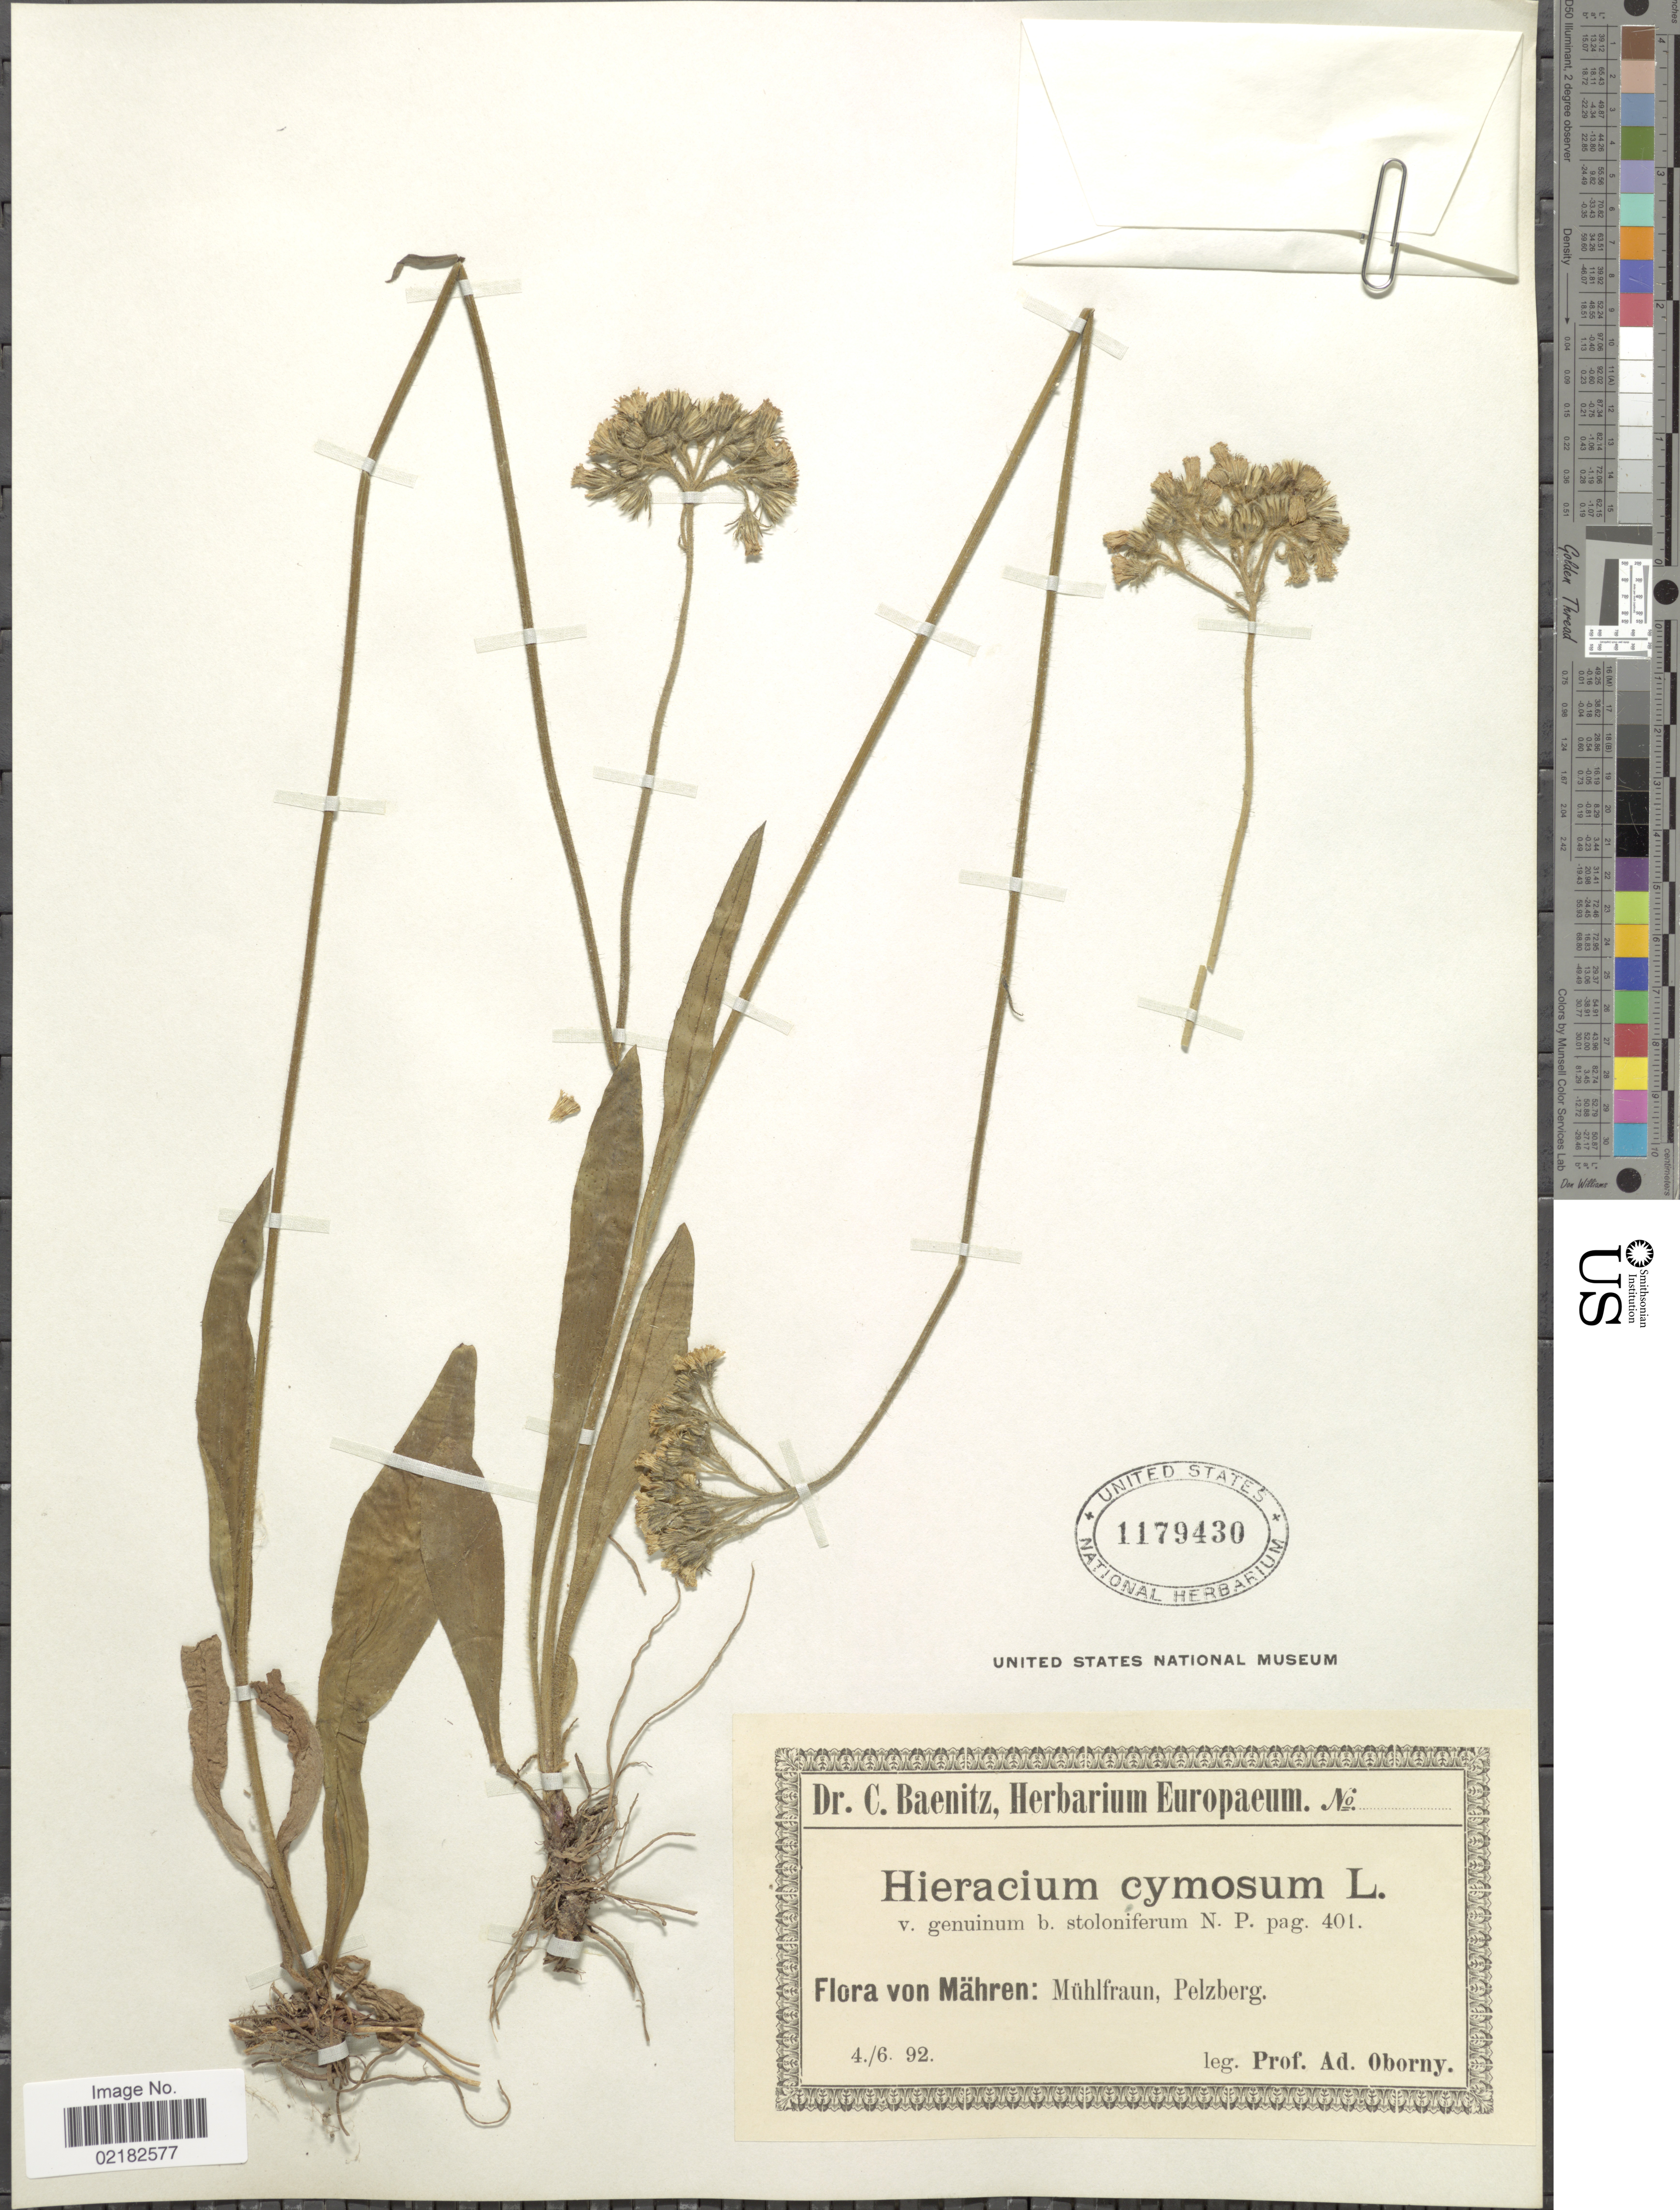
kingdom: Plantae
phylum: Tracheophyta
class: Magnoliopsida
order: Asterales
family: Asteraceae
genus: Pilosella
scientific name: Pilosella cymiflora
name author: (Näg. & Peter) S. Bräut. & Greuter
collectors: A. Oborny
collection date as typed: Transcribed d/m/y: 4/6/92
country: Czechia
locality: Mahren, Muhlfraun, Pelzberg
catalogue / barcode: US 1179430